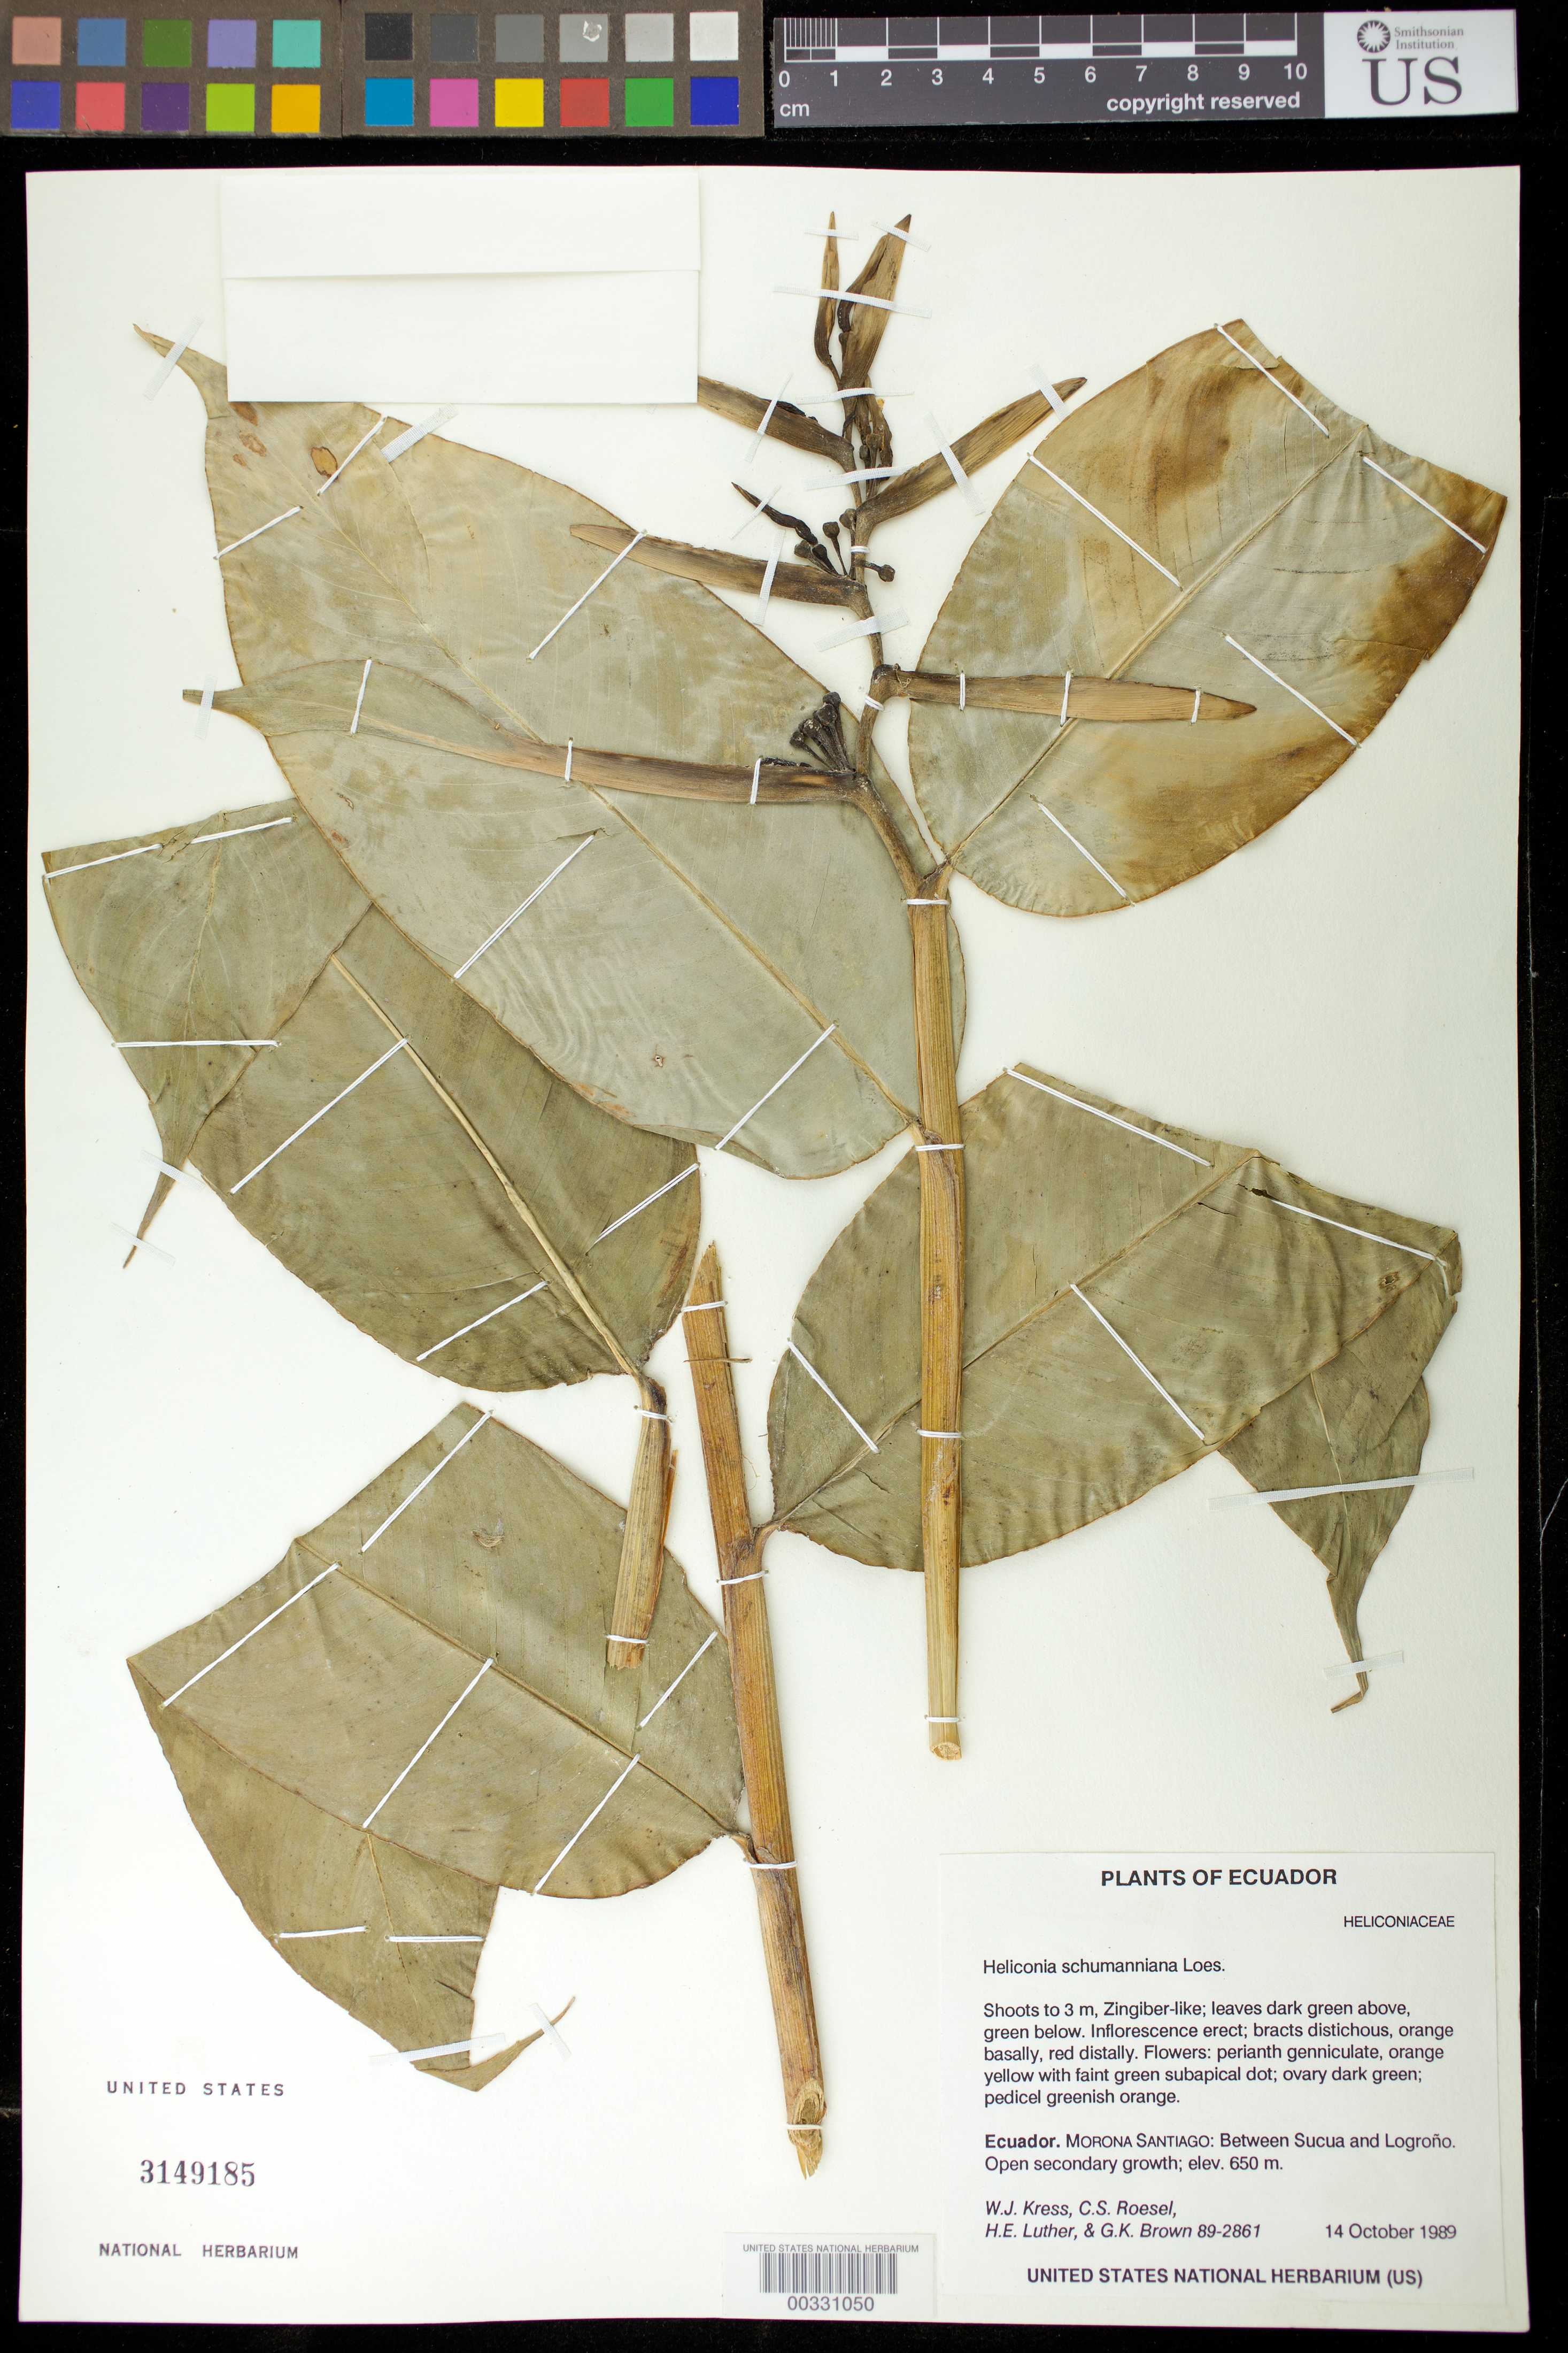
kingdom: Plantae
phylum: Tracheophyta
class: Liliopsida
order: Zingiberales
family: Heliconiaceae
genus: Heliconia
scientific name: Heliconia schumanniana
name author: Loes.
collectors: W. J. Kress, C. S. Roesel, Harry E. Luther & G. K. Brown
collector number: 89-2861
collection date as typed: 14 Oct 1989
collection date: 1989-10-14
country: Ecuador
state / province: Morona-Santiago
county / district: Sucúa / Logroño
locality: Between sucua and logrono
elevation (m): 650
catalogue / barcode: US 3149185